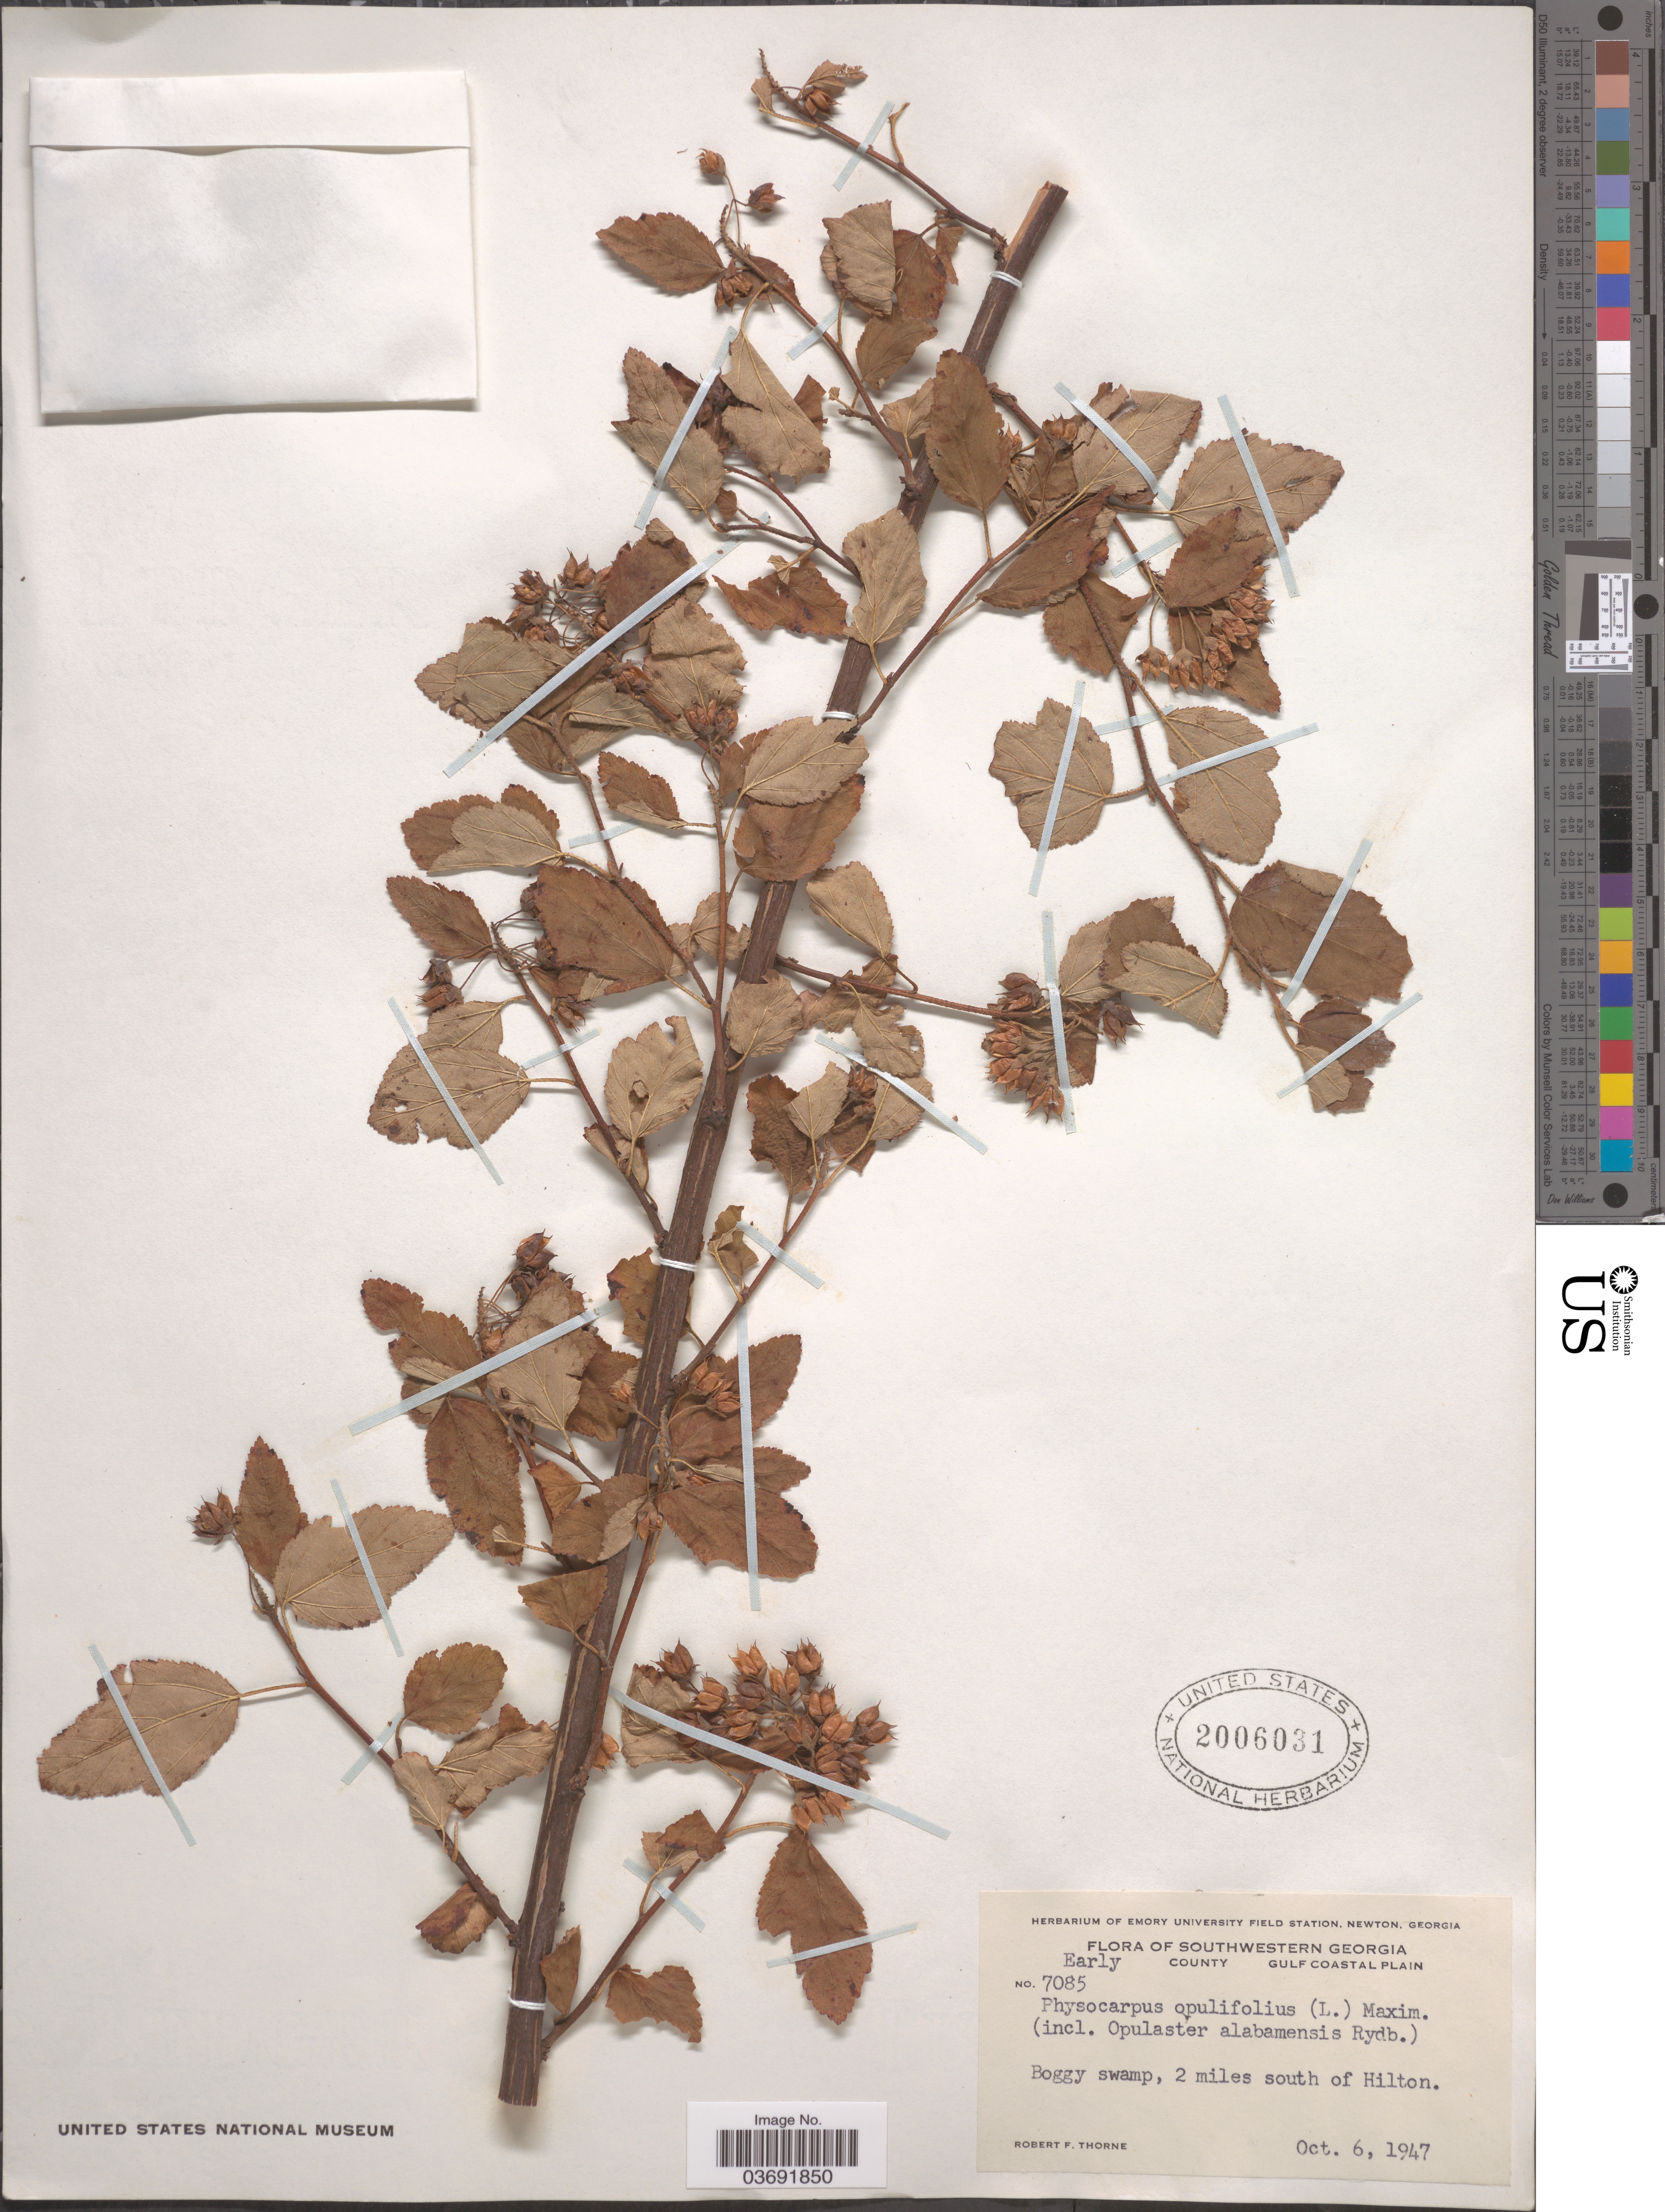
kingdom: Plantae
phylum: Tracheophyta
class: Magnoliopsida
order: Rosales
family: Rosaceae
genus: Physocarpus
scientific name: Physocarpus opulifolius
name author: (L.) Maxim.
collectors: R. F. Thorne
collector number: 7085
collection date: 1947-10-06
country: United States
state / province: Georgia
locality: Southwestern Georgia. Early County Gulf Coastal Plain. Boggy swamp, 2 miles south of Hilton.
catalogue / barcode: US 2006031